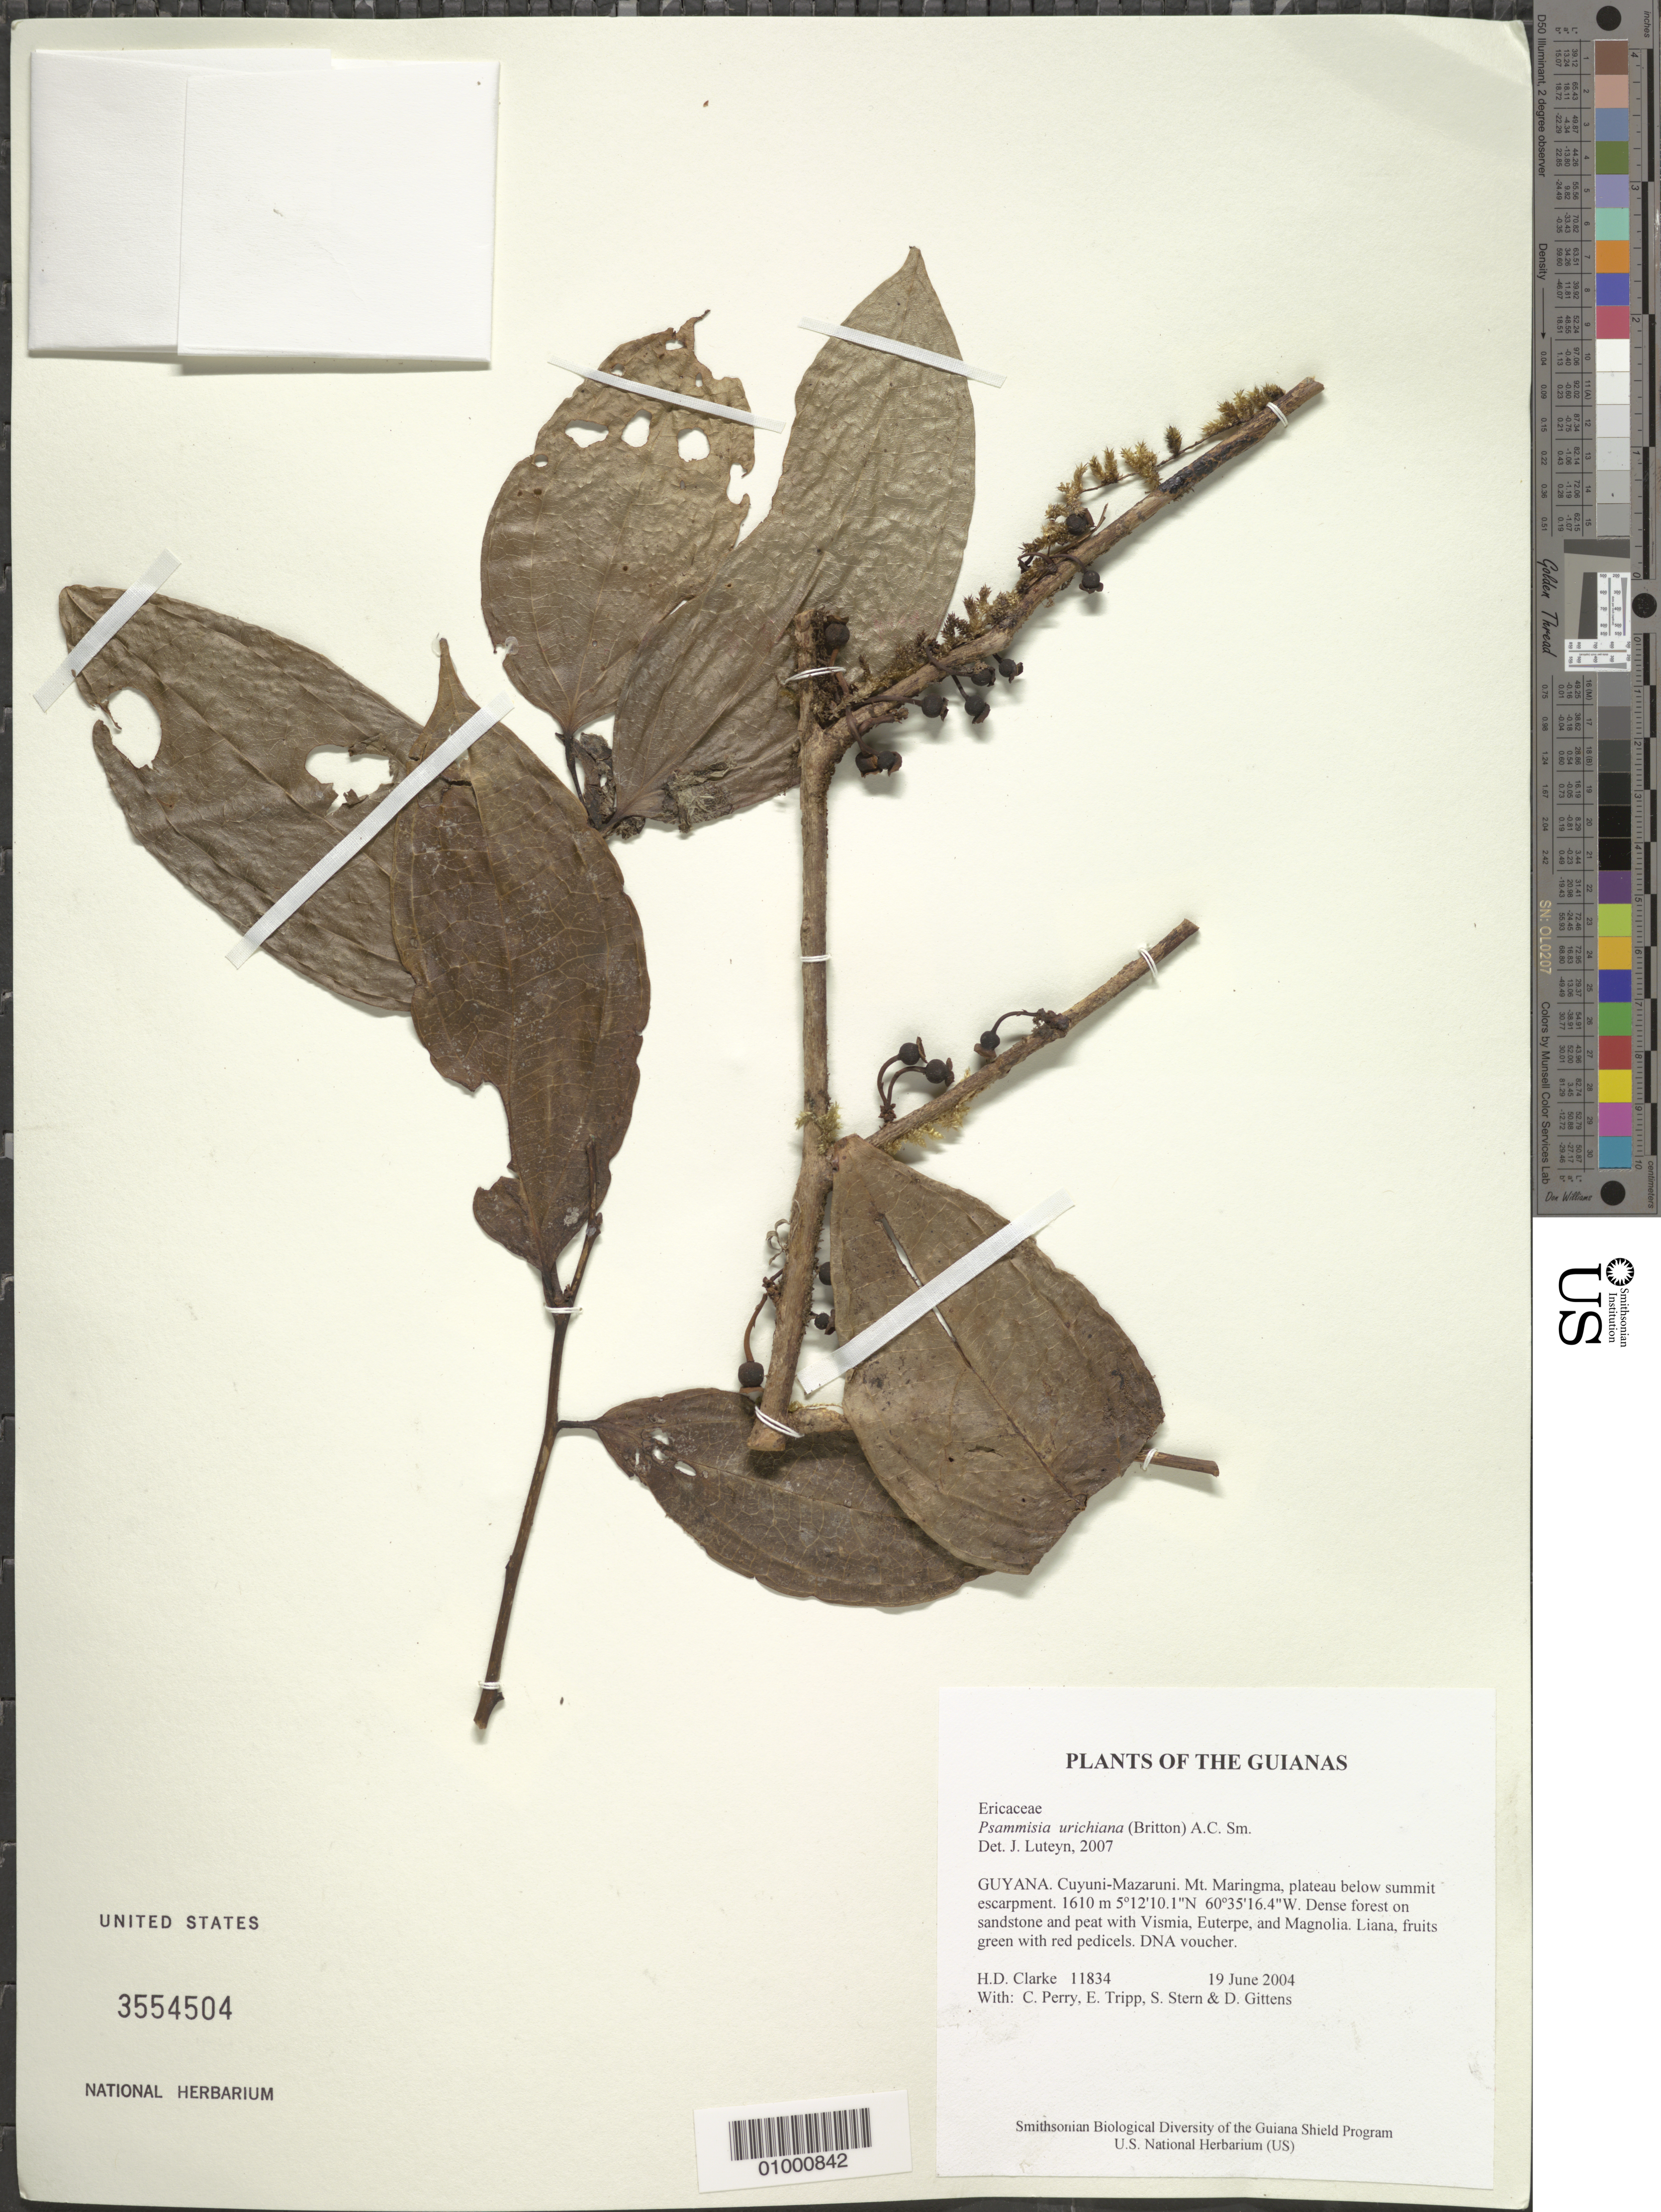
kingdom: Plantae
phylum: Tracheophyta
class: Magnoliopsida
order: Ericales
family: Ericaceae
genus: Psammisia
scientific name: Psammisia urichiana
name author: (Britton) A.C. Sm.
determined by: Luteyn, J. L.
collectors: H. D. Clarke, C. Perry, E. Tripp, S. R. Stern & D. Gittens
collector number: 11834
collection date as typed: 19 June 2004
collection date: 2004-06-19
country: Guyana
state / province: Cuyuni-Mazaruni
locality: Mt. Maringma, plateau below summit escarpment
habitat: Dense forest on sandstone and peat with Vismia, Euterpe, and Magnolia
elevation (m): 1610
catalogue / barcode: US 3554504